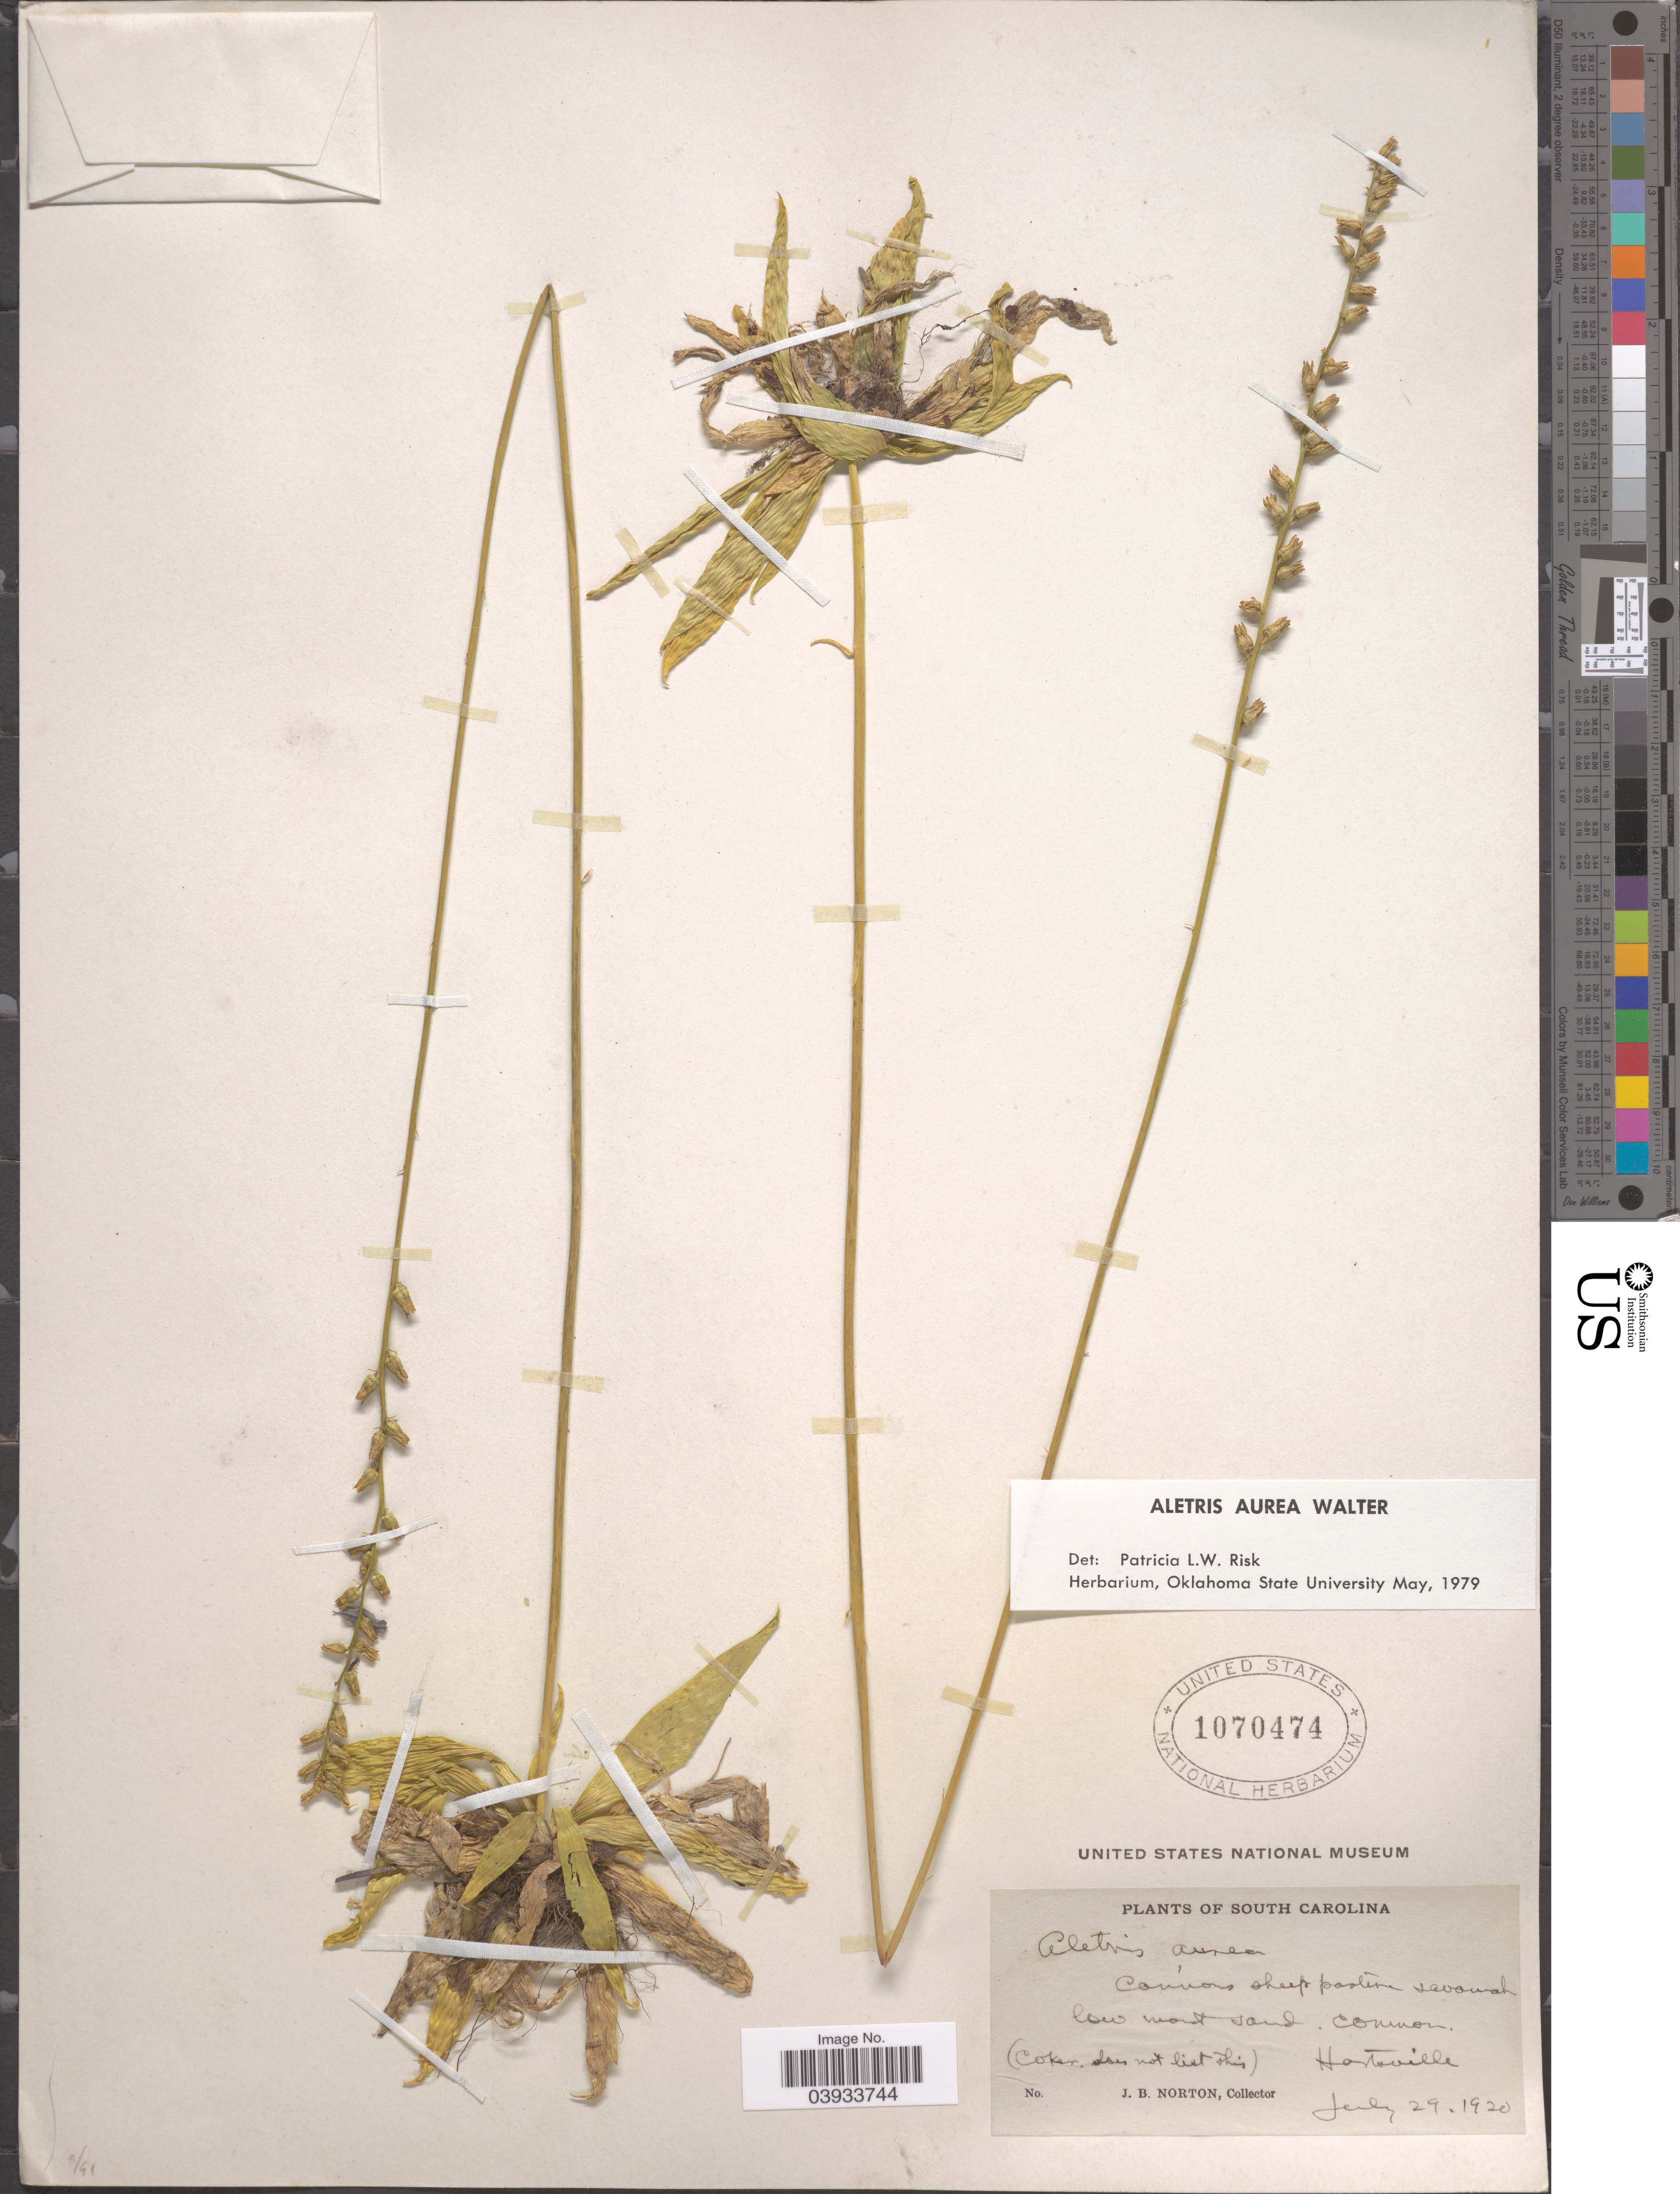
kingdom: Plantae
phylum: Tracheophyta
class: Liliopsida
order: Dioscoreales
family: Nartheciaceae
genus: Aletris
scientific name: Aletris aurea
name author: Walter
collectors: J. B. Norton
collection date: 1920-07-29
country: United States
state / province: South Carolina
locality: Hartsville.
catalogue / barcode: US 1070474